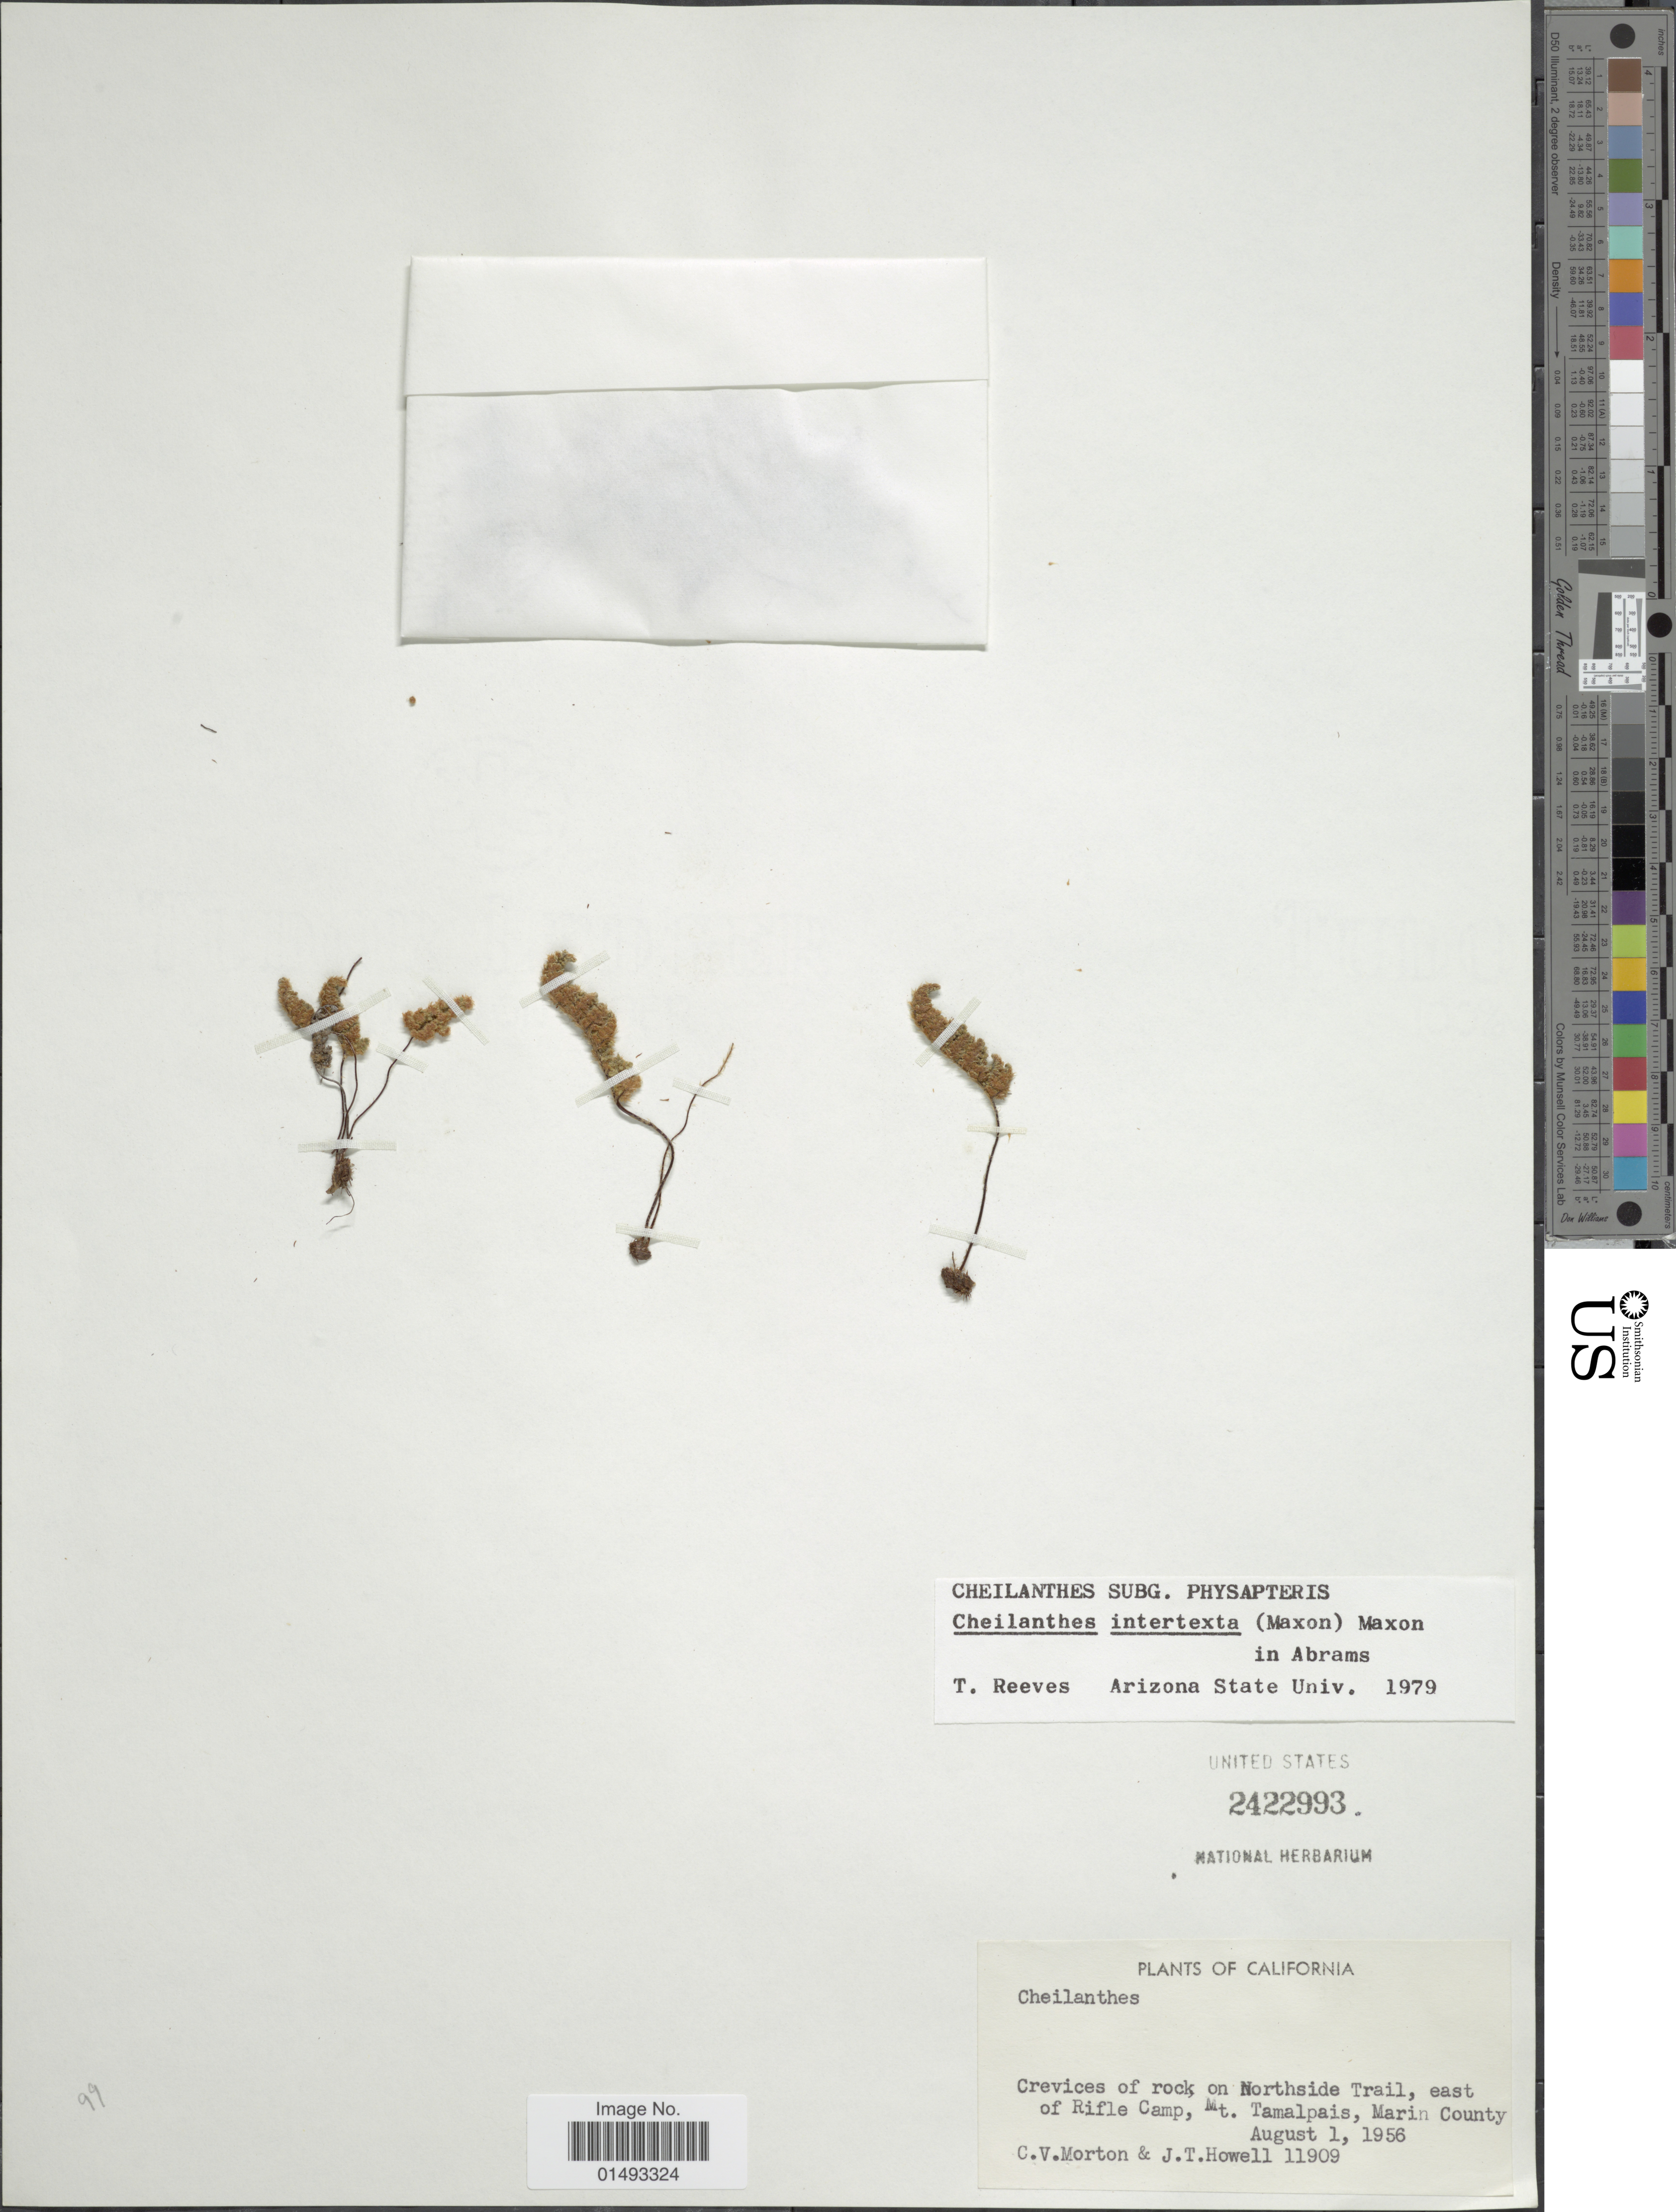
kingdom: Plantae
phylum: Tracheophyta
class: Polypodiopsida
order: Polypodiales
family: Pteridaceae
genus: Myriopteris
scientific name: Myriopteris intertexta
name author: (Maxon) Grusz & Windham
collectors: C. V. Morton & J. T. Howell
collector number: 11909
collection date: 1956-08-01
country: United States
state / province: California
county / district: Marin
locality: Crevice of rock on Northside Trail, east of Rifle Camp, Mt Tamalpais, Marin County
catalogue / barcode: US 2422993